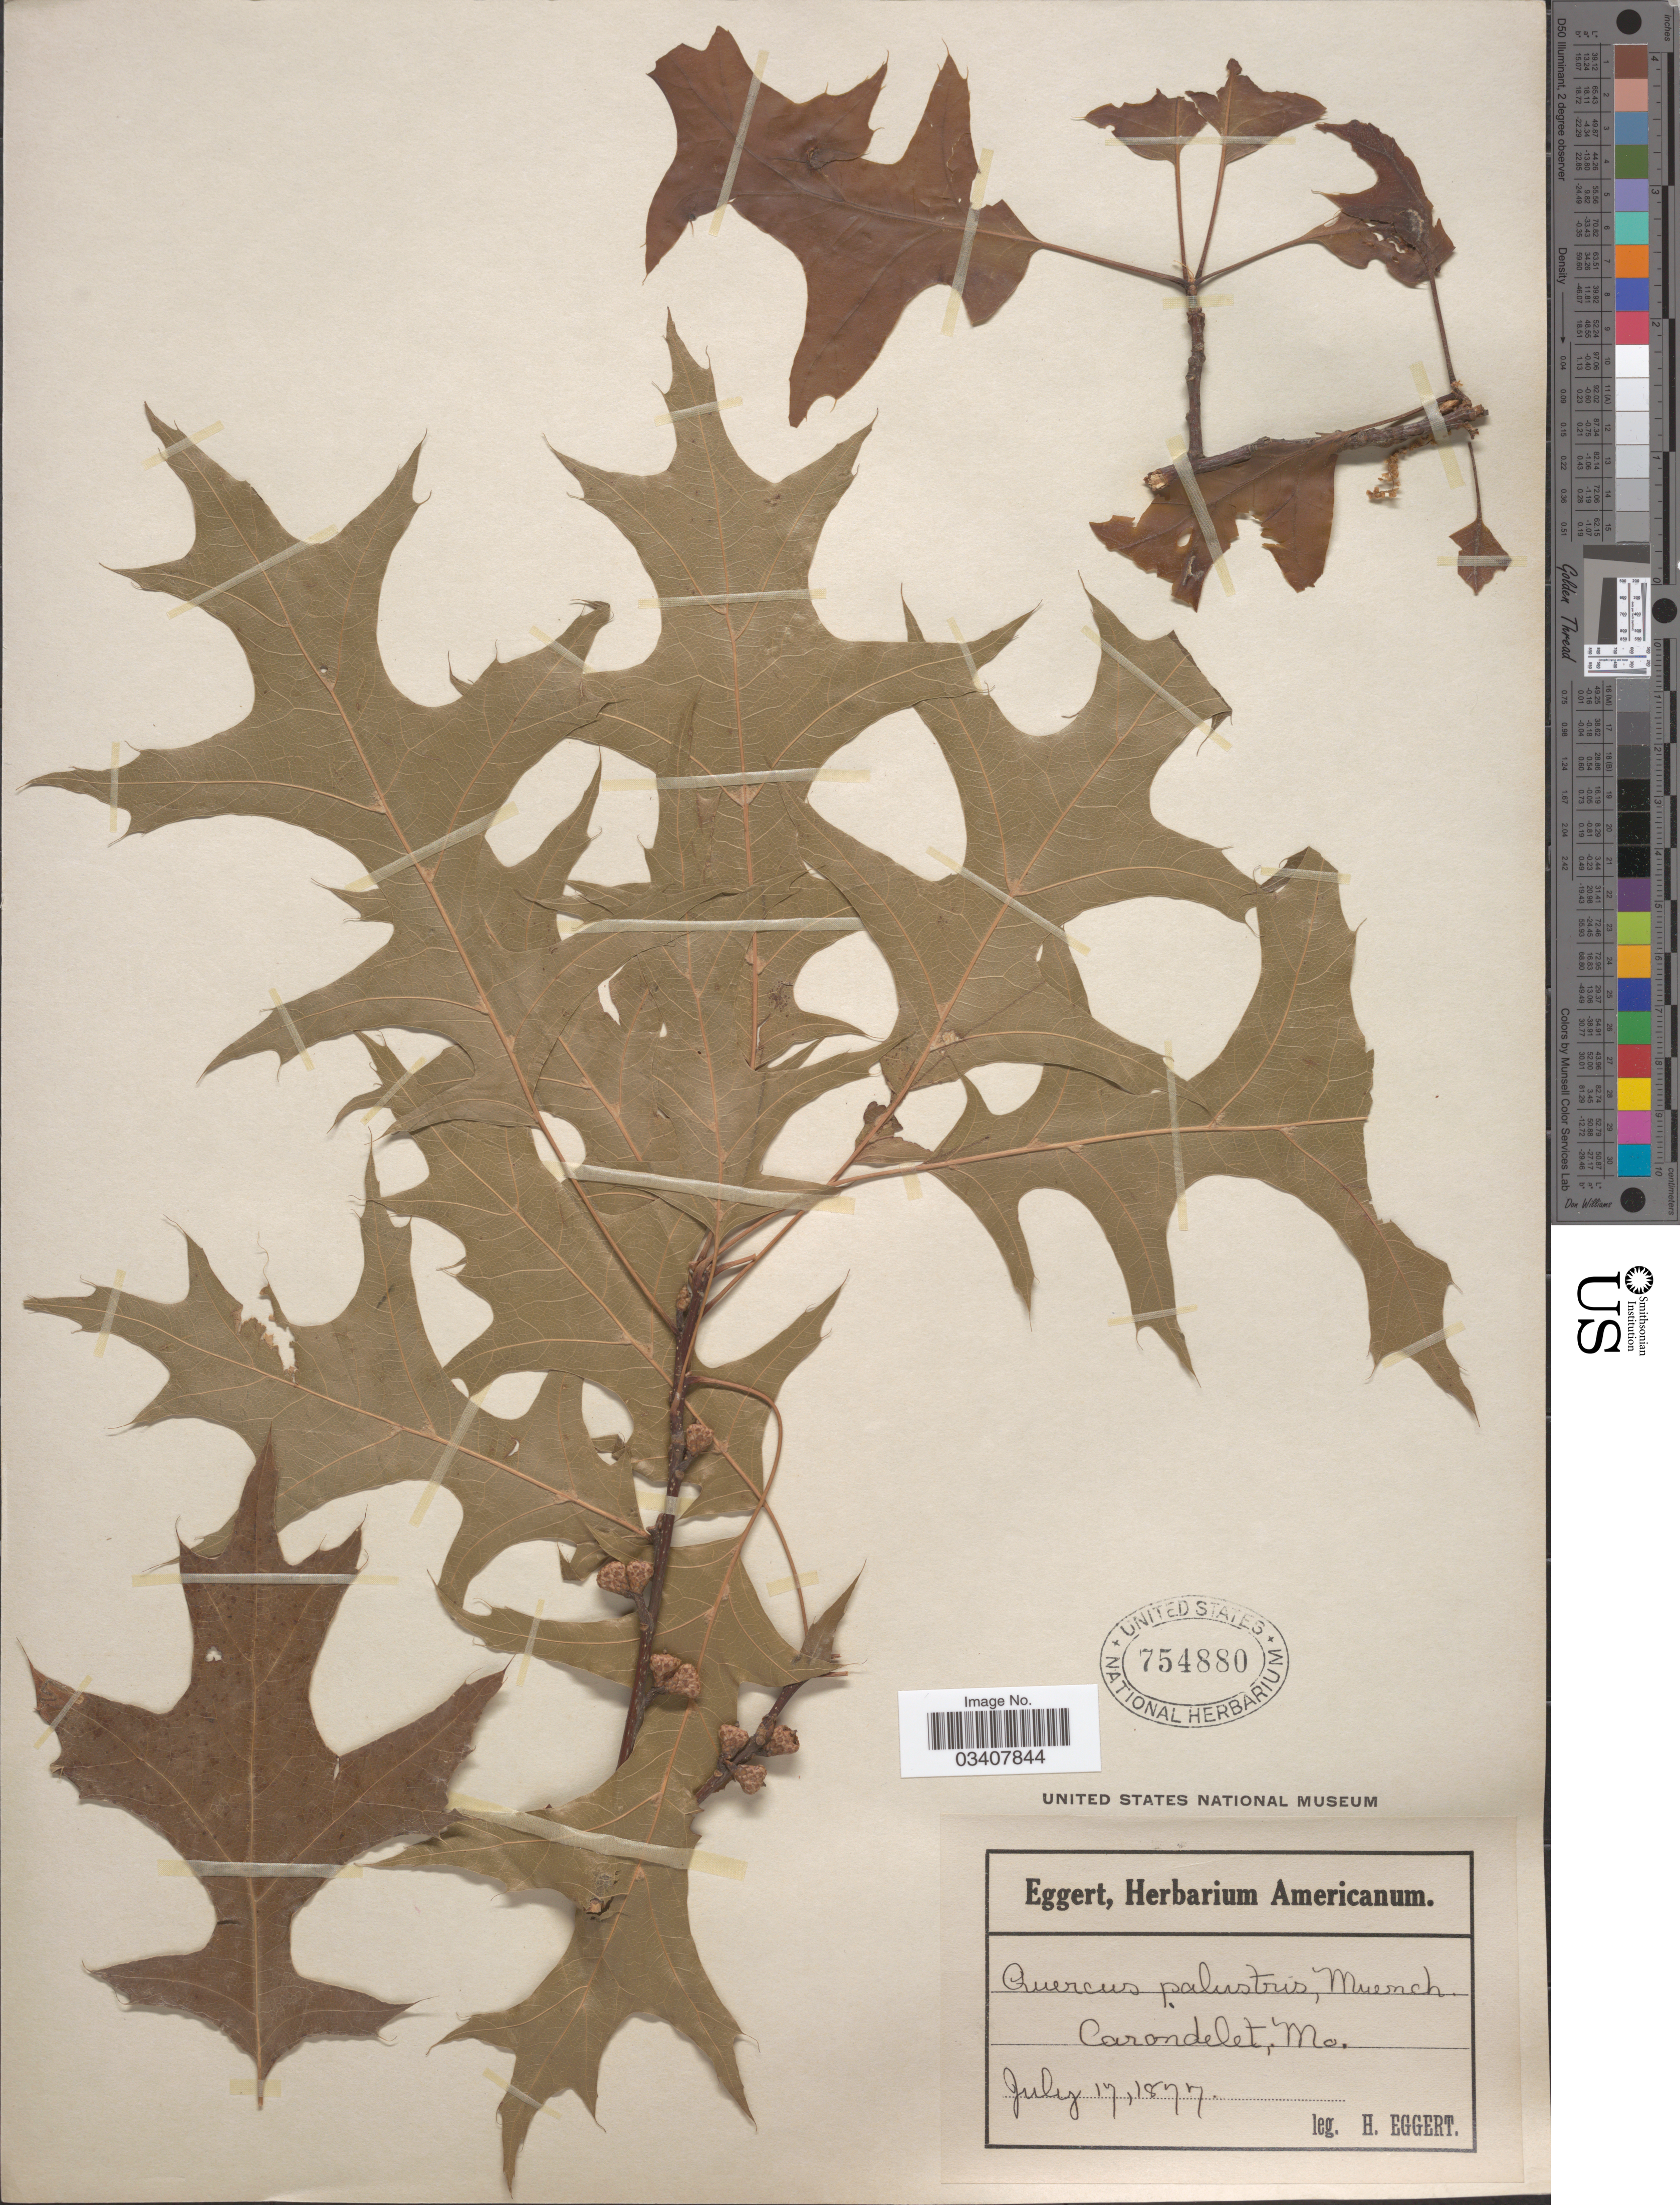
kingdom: Plantae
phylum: Tracheophyta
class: Magnoliopsida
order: Fagales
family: Fagaceae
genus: Quercus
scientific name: Quercus palustris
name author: Münchh.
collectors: H. Eggert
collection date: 1877-07-17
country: United States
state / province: Missouri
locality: Carondelet.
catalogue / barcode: US 754880